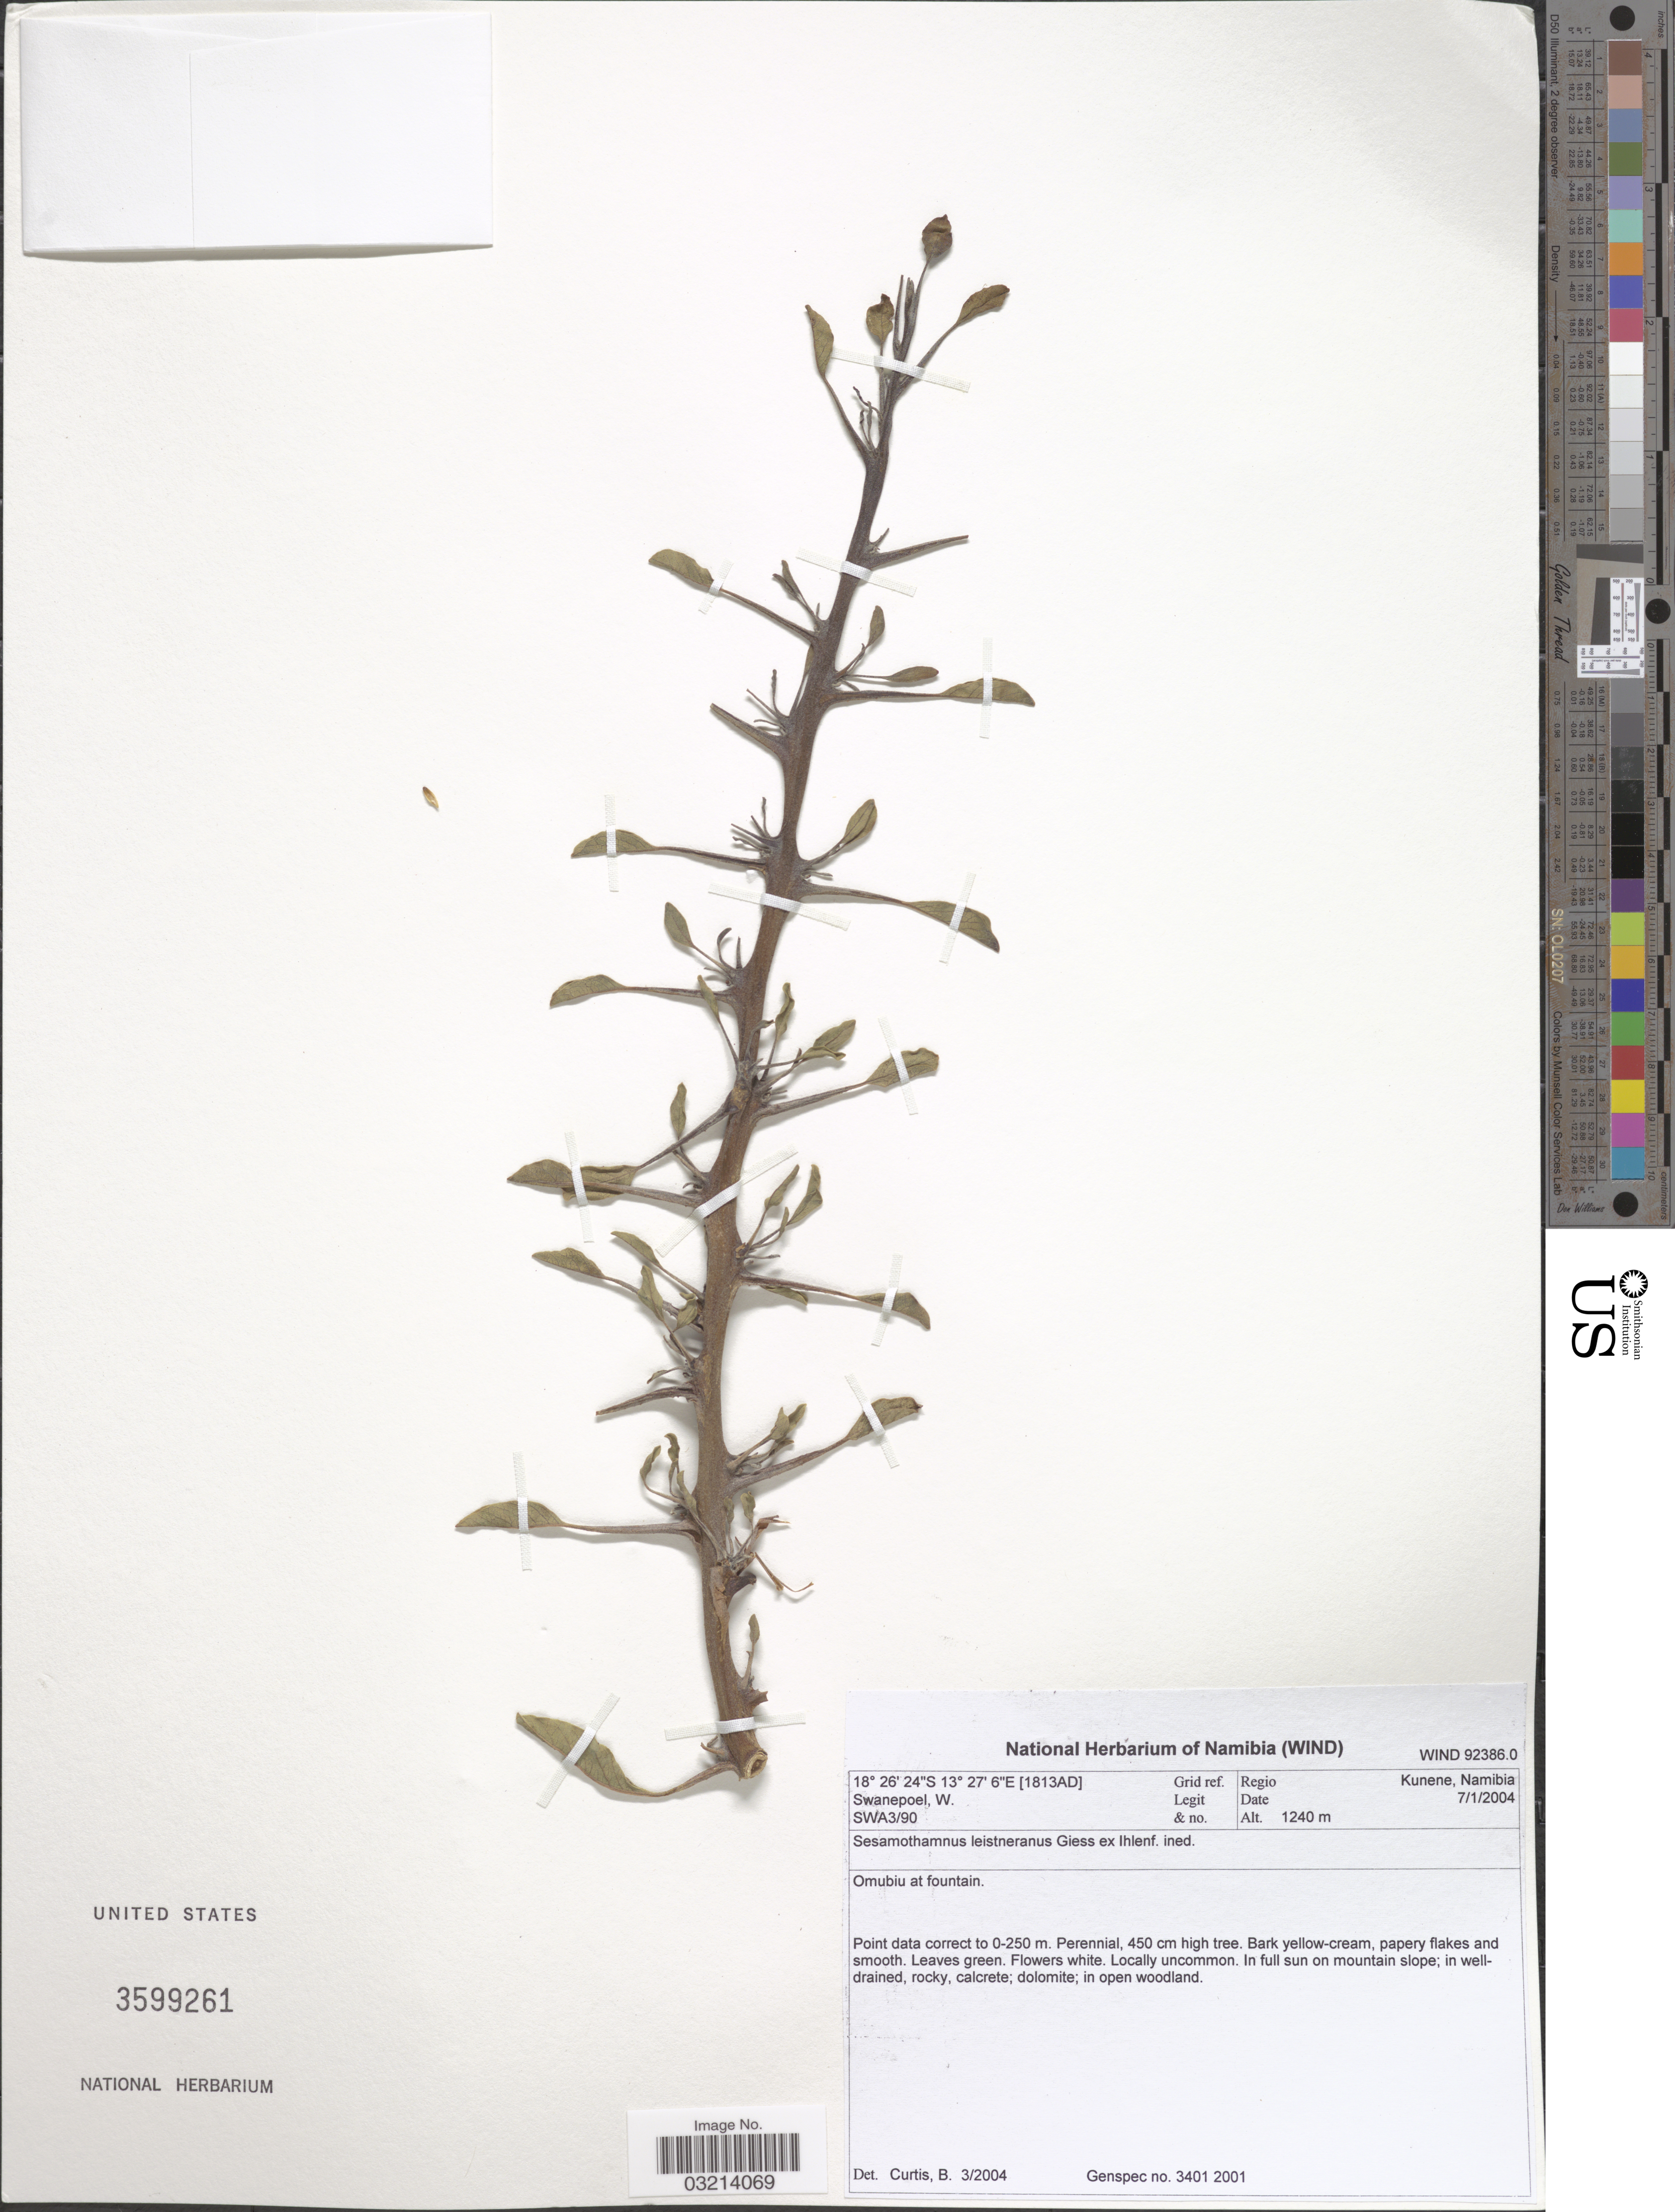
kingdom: Plantae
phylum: Tracheophyta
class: Magnoliopsida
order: Lamiales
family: Pedaliaceae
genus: Sesamothamnus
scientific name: Sesamothamnus leistneranus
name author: Giess ex Ihlenf.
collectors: W. Swanepoel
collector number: SWA3/90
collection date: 2004-01-07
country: Namibia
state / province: Kunene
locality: Grid ref. [1813AD]. Regio Kunene, Namibia. Omubiu at fountain.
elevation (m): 1240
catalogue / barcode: US 3599261